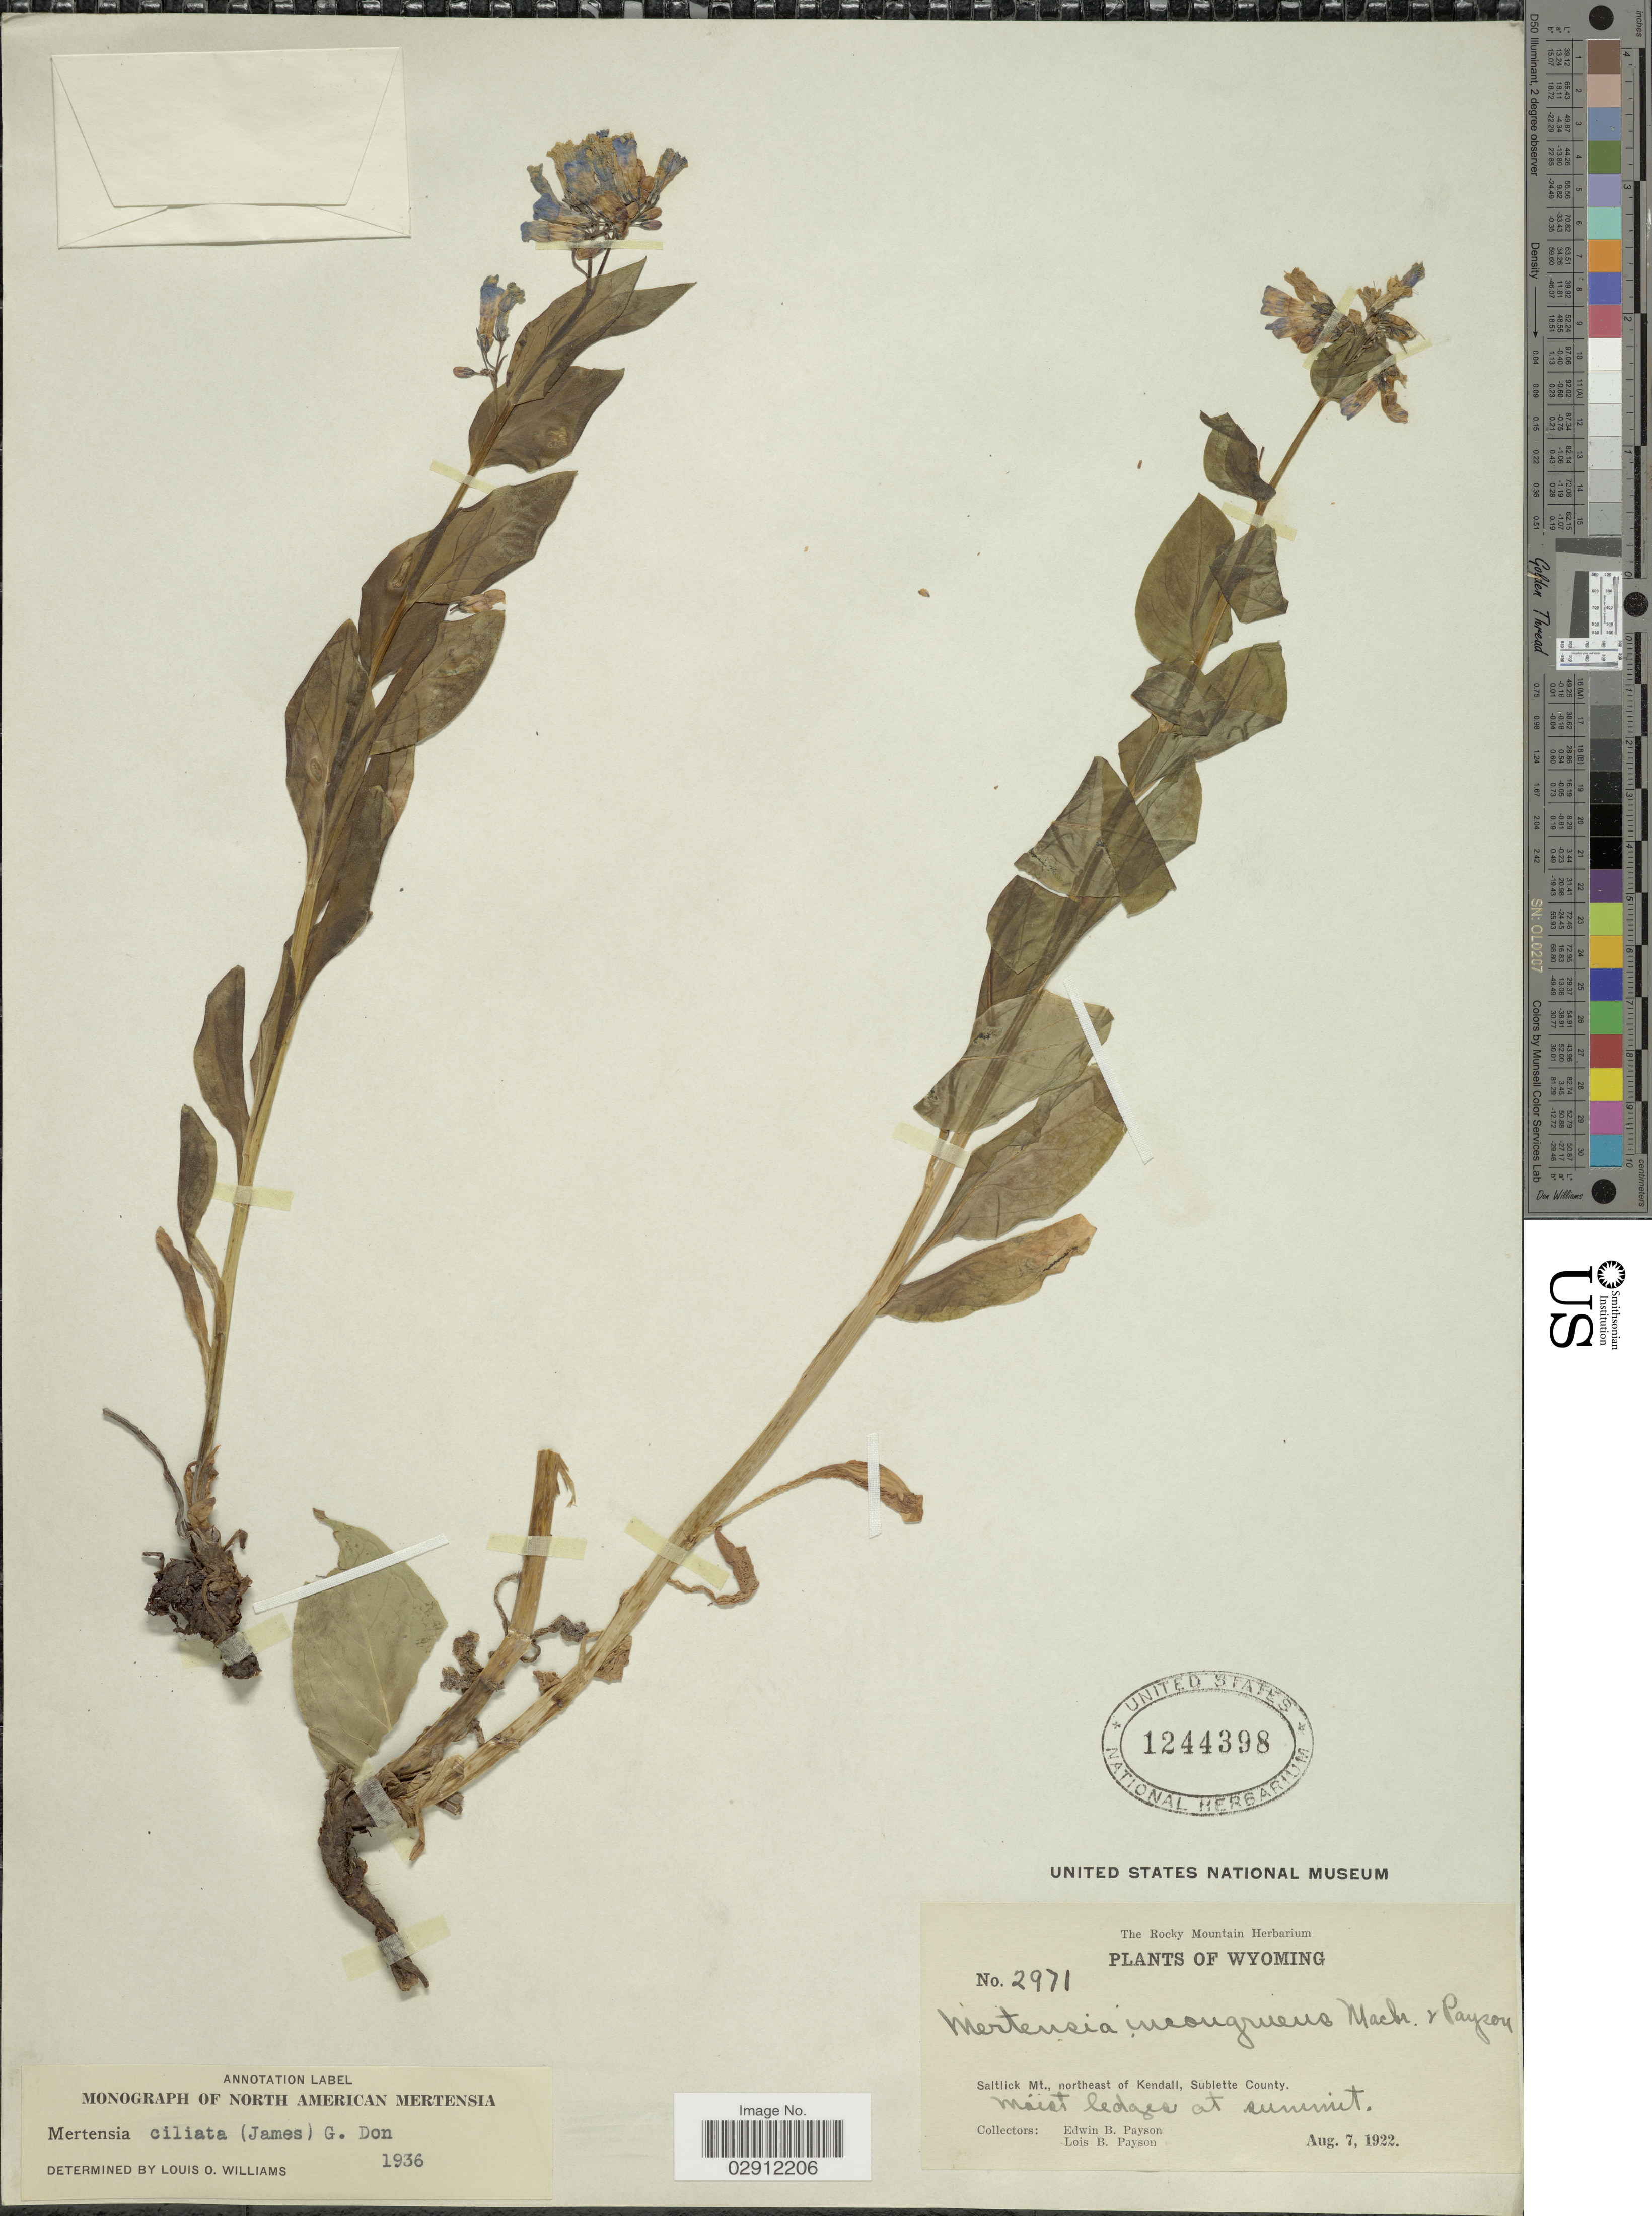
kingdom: Plantae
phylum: Tracheophyta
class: Magnoliopsida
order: Boraginales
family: Boraginaceae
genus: Mertensia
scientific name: Mertensia ciliata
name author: (James) G. Don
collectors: E. B. Payson & L. Payson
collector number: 2971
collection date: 1922-08-07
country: United States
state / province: Wyoming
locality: Saltlick Mt., northeast of Kendall, Sublette County.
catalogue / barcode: US 1244398